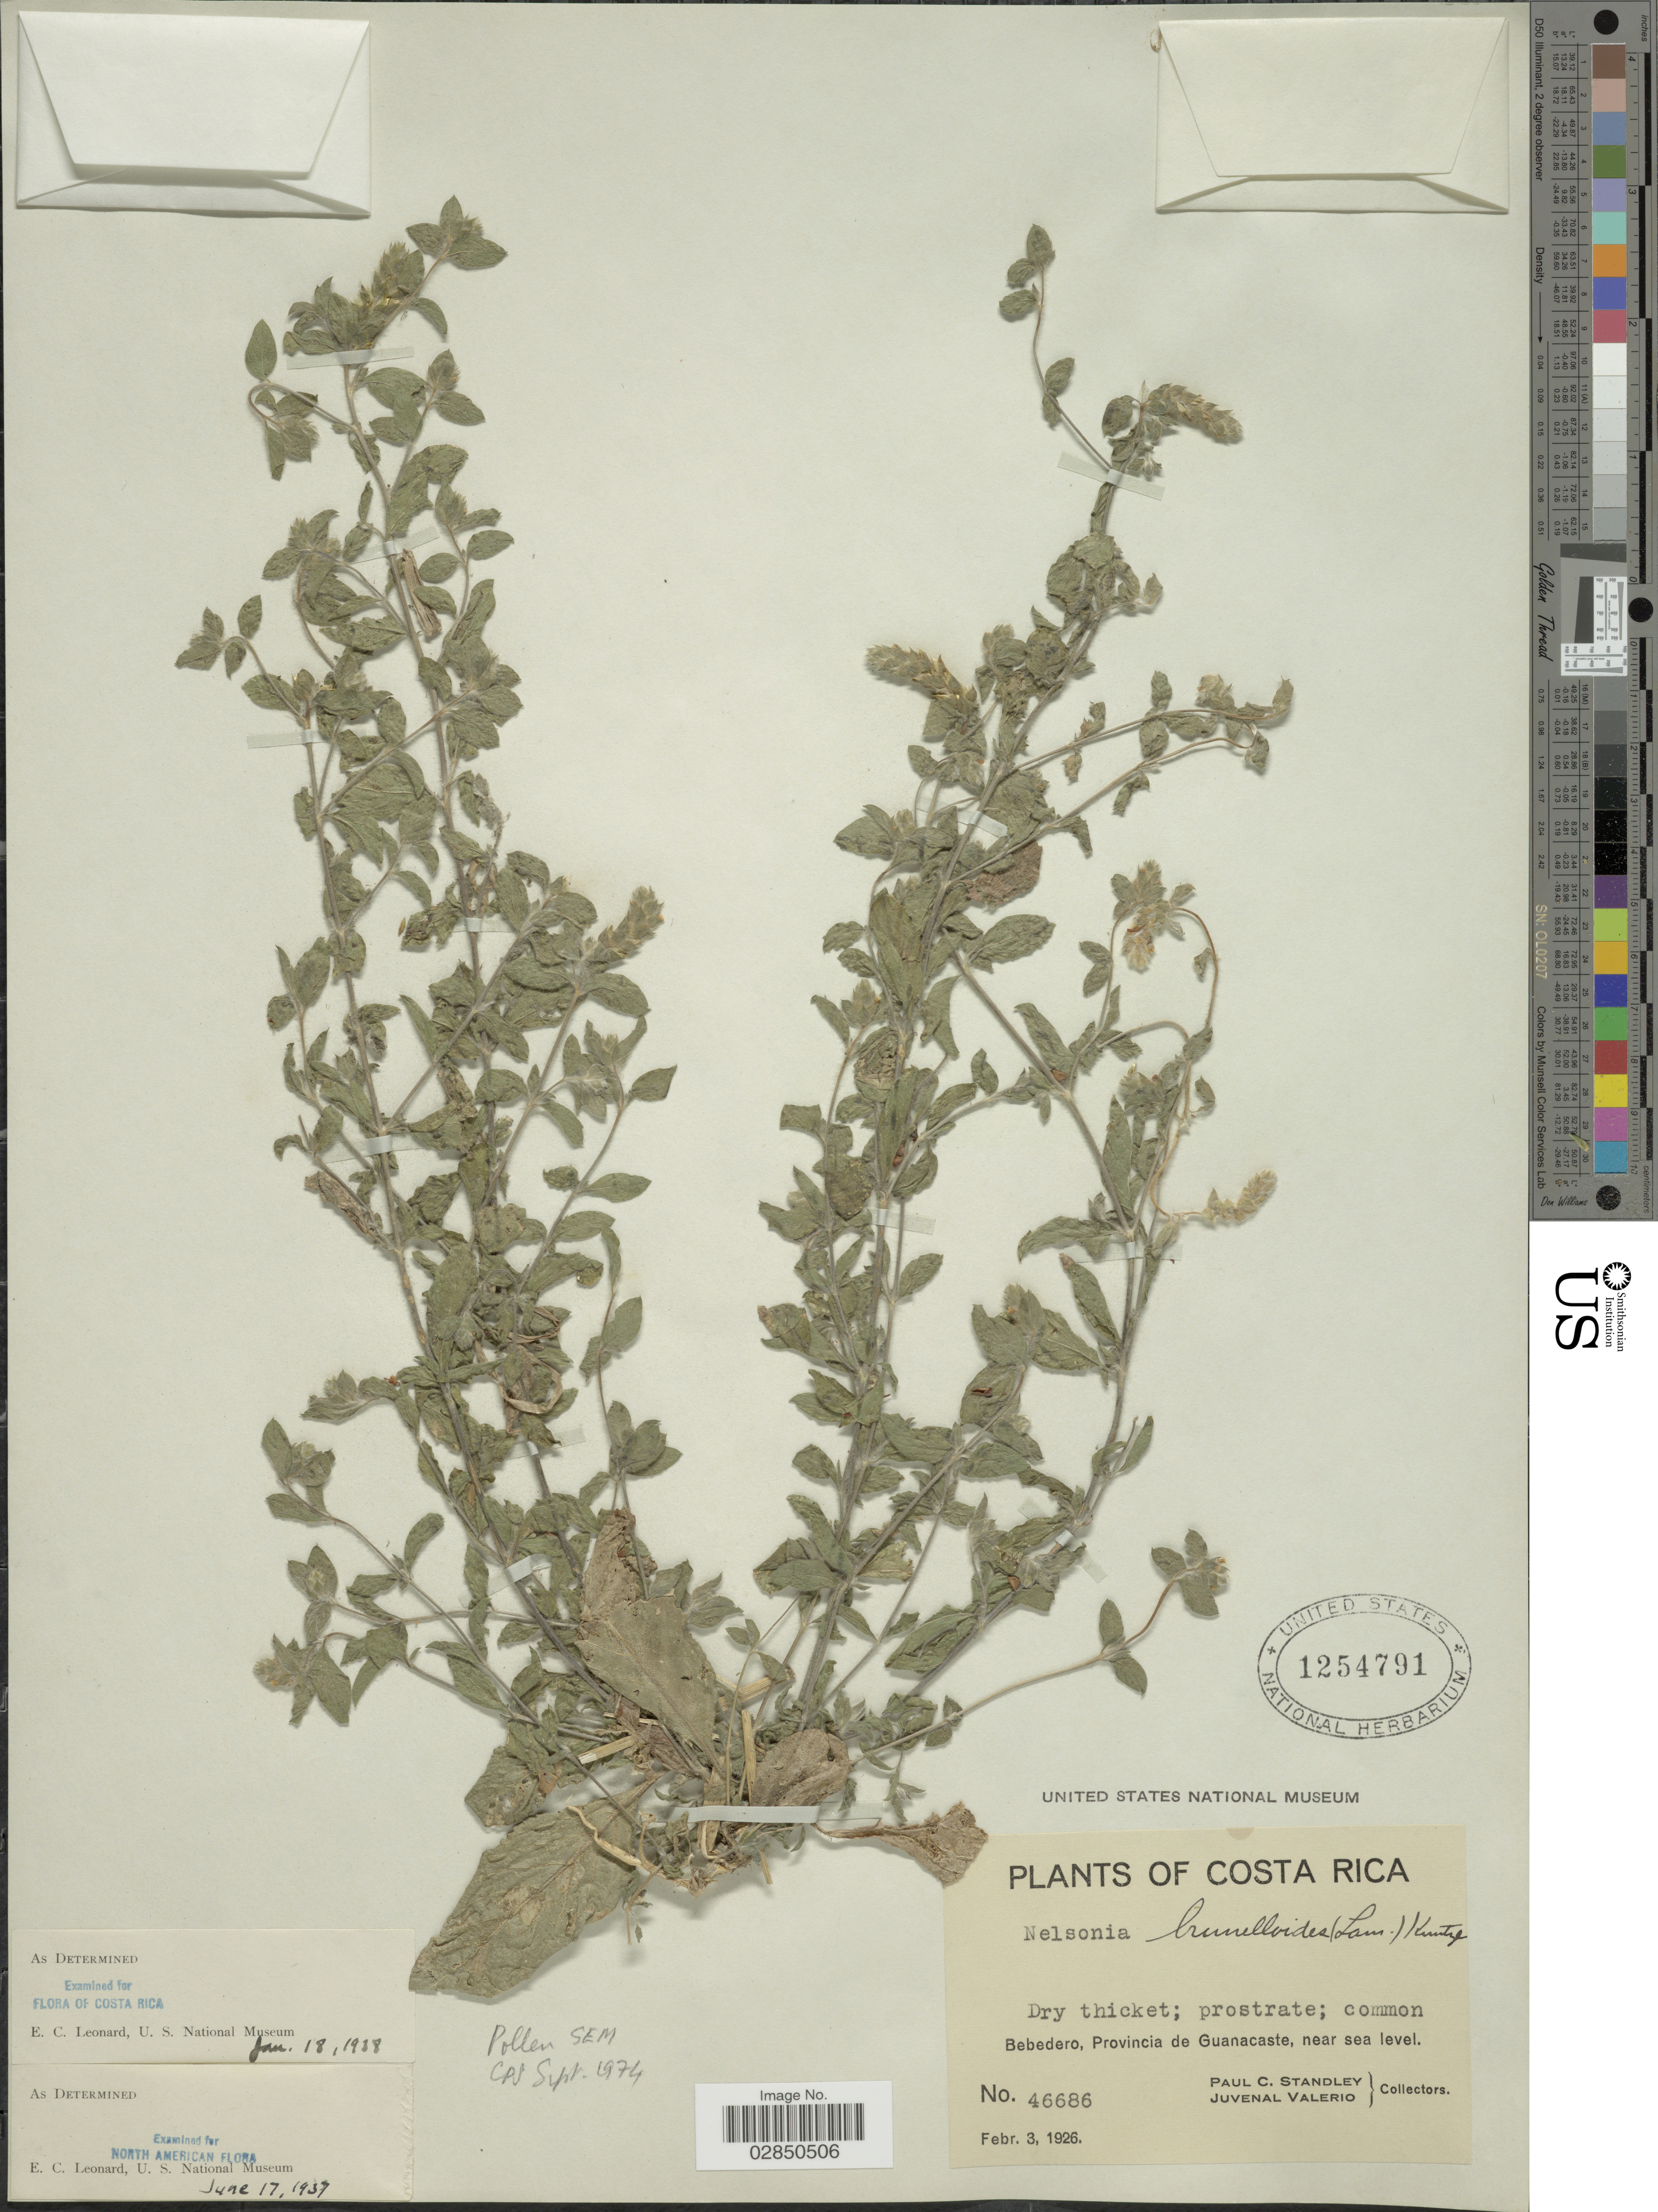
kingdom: Plantae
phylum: Tracheophyta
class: Magnoliopsida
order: Lamiales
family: Acanthaceae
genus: Nelsonia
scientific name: Nelsonia brunelloides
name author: (Lam.) Kuntze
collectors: P. C. Standley & J. Valerio R.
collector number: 46686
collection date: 1926-02-03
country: Costa Rica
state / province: Guanacaste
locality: Bebedero.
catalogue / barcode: US 1254791